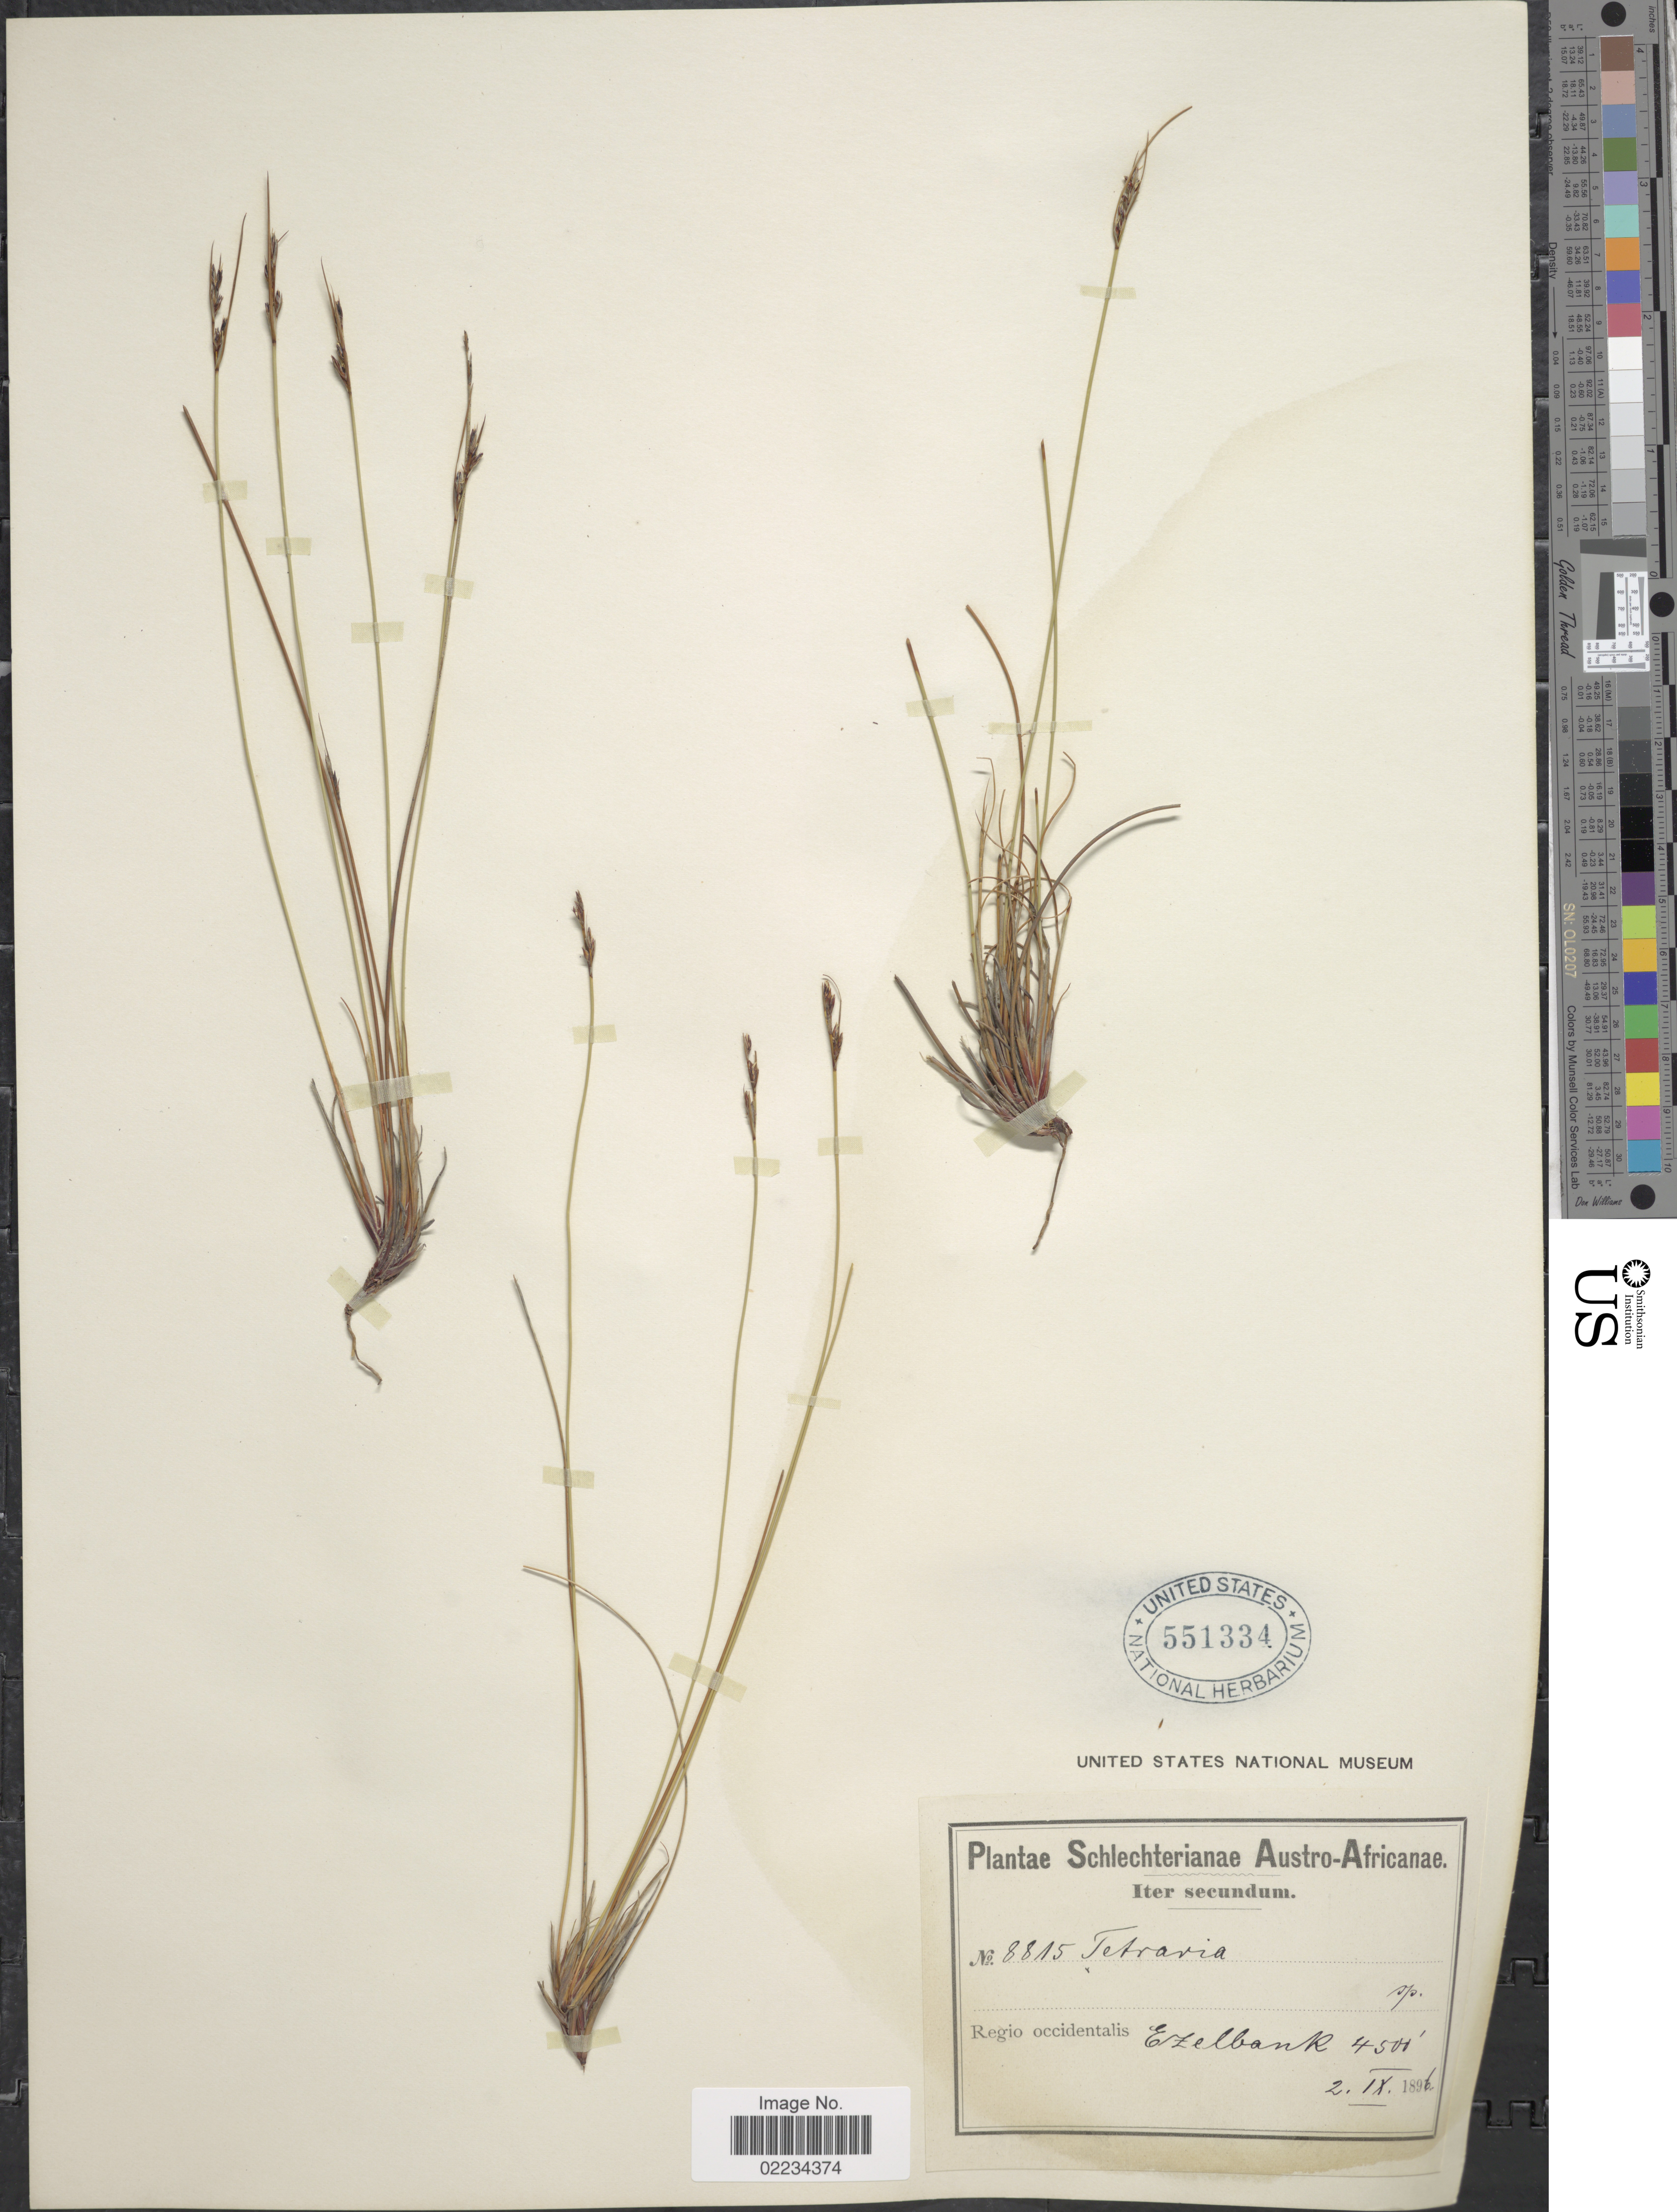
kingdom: Plantae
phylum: Tracheophyta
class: Liliopsida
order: Poales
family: Cyperaceae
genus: Schoenus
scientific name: Schoenus pseudoloreus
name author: (Kük.) T.L. Elliott & Muasya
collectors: Schlechter, --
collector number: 8815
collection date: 1896-09-02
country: South Africa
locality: Austro-Africanae, Iter secundum, Regio occidentalis Ezelbank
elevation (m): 1372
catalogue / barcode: US 551334